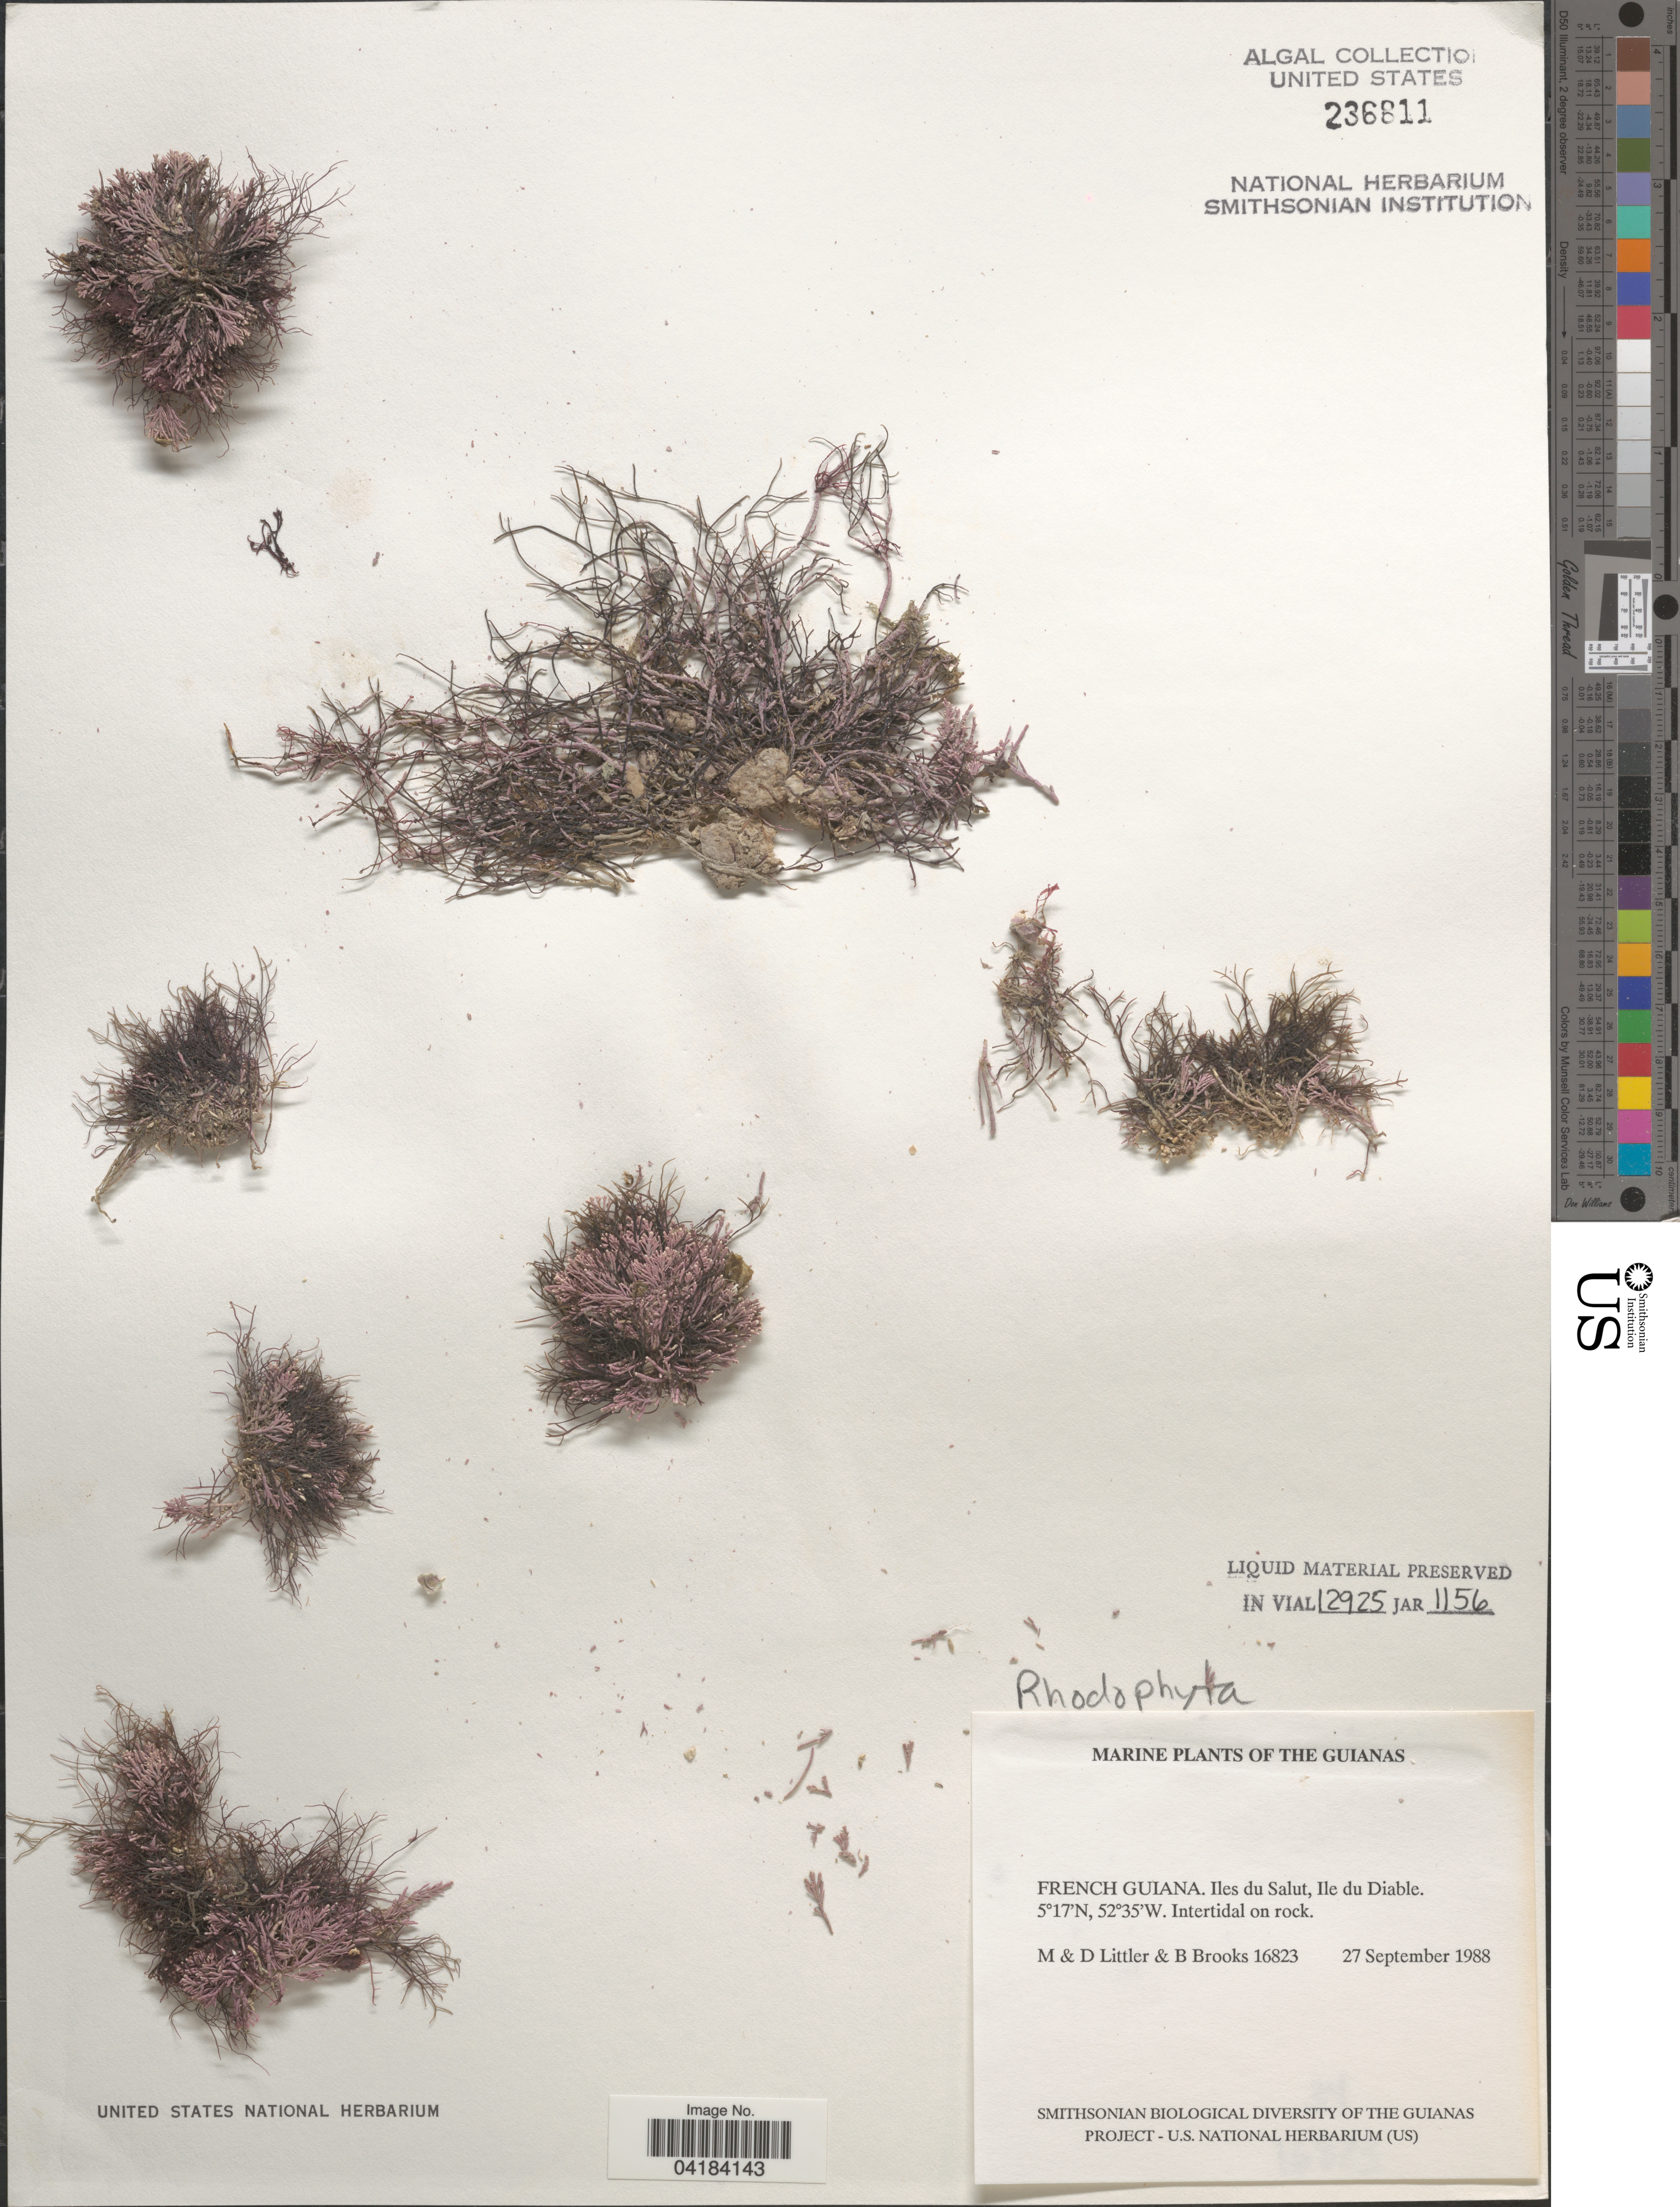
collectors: M. Littler, D. S. Littler & B. Brooks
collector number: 16823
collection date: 1988-09-27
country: French Guiana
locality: The Guianas. Iles du Salut, Ile du Diable.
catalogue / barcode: US 236811